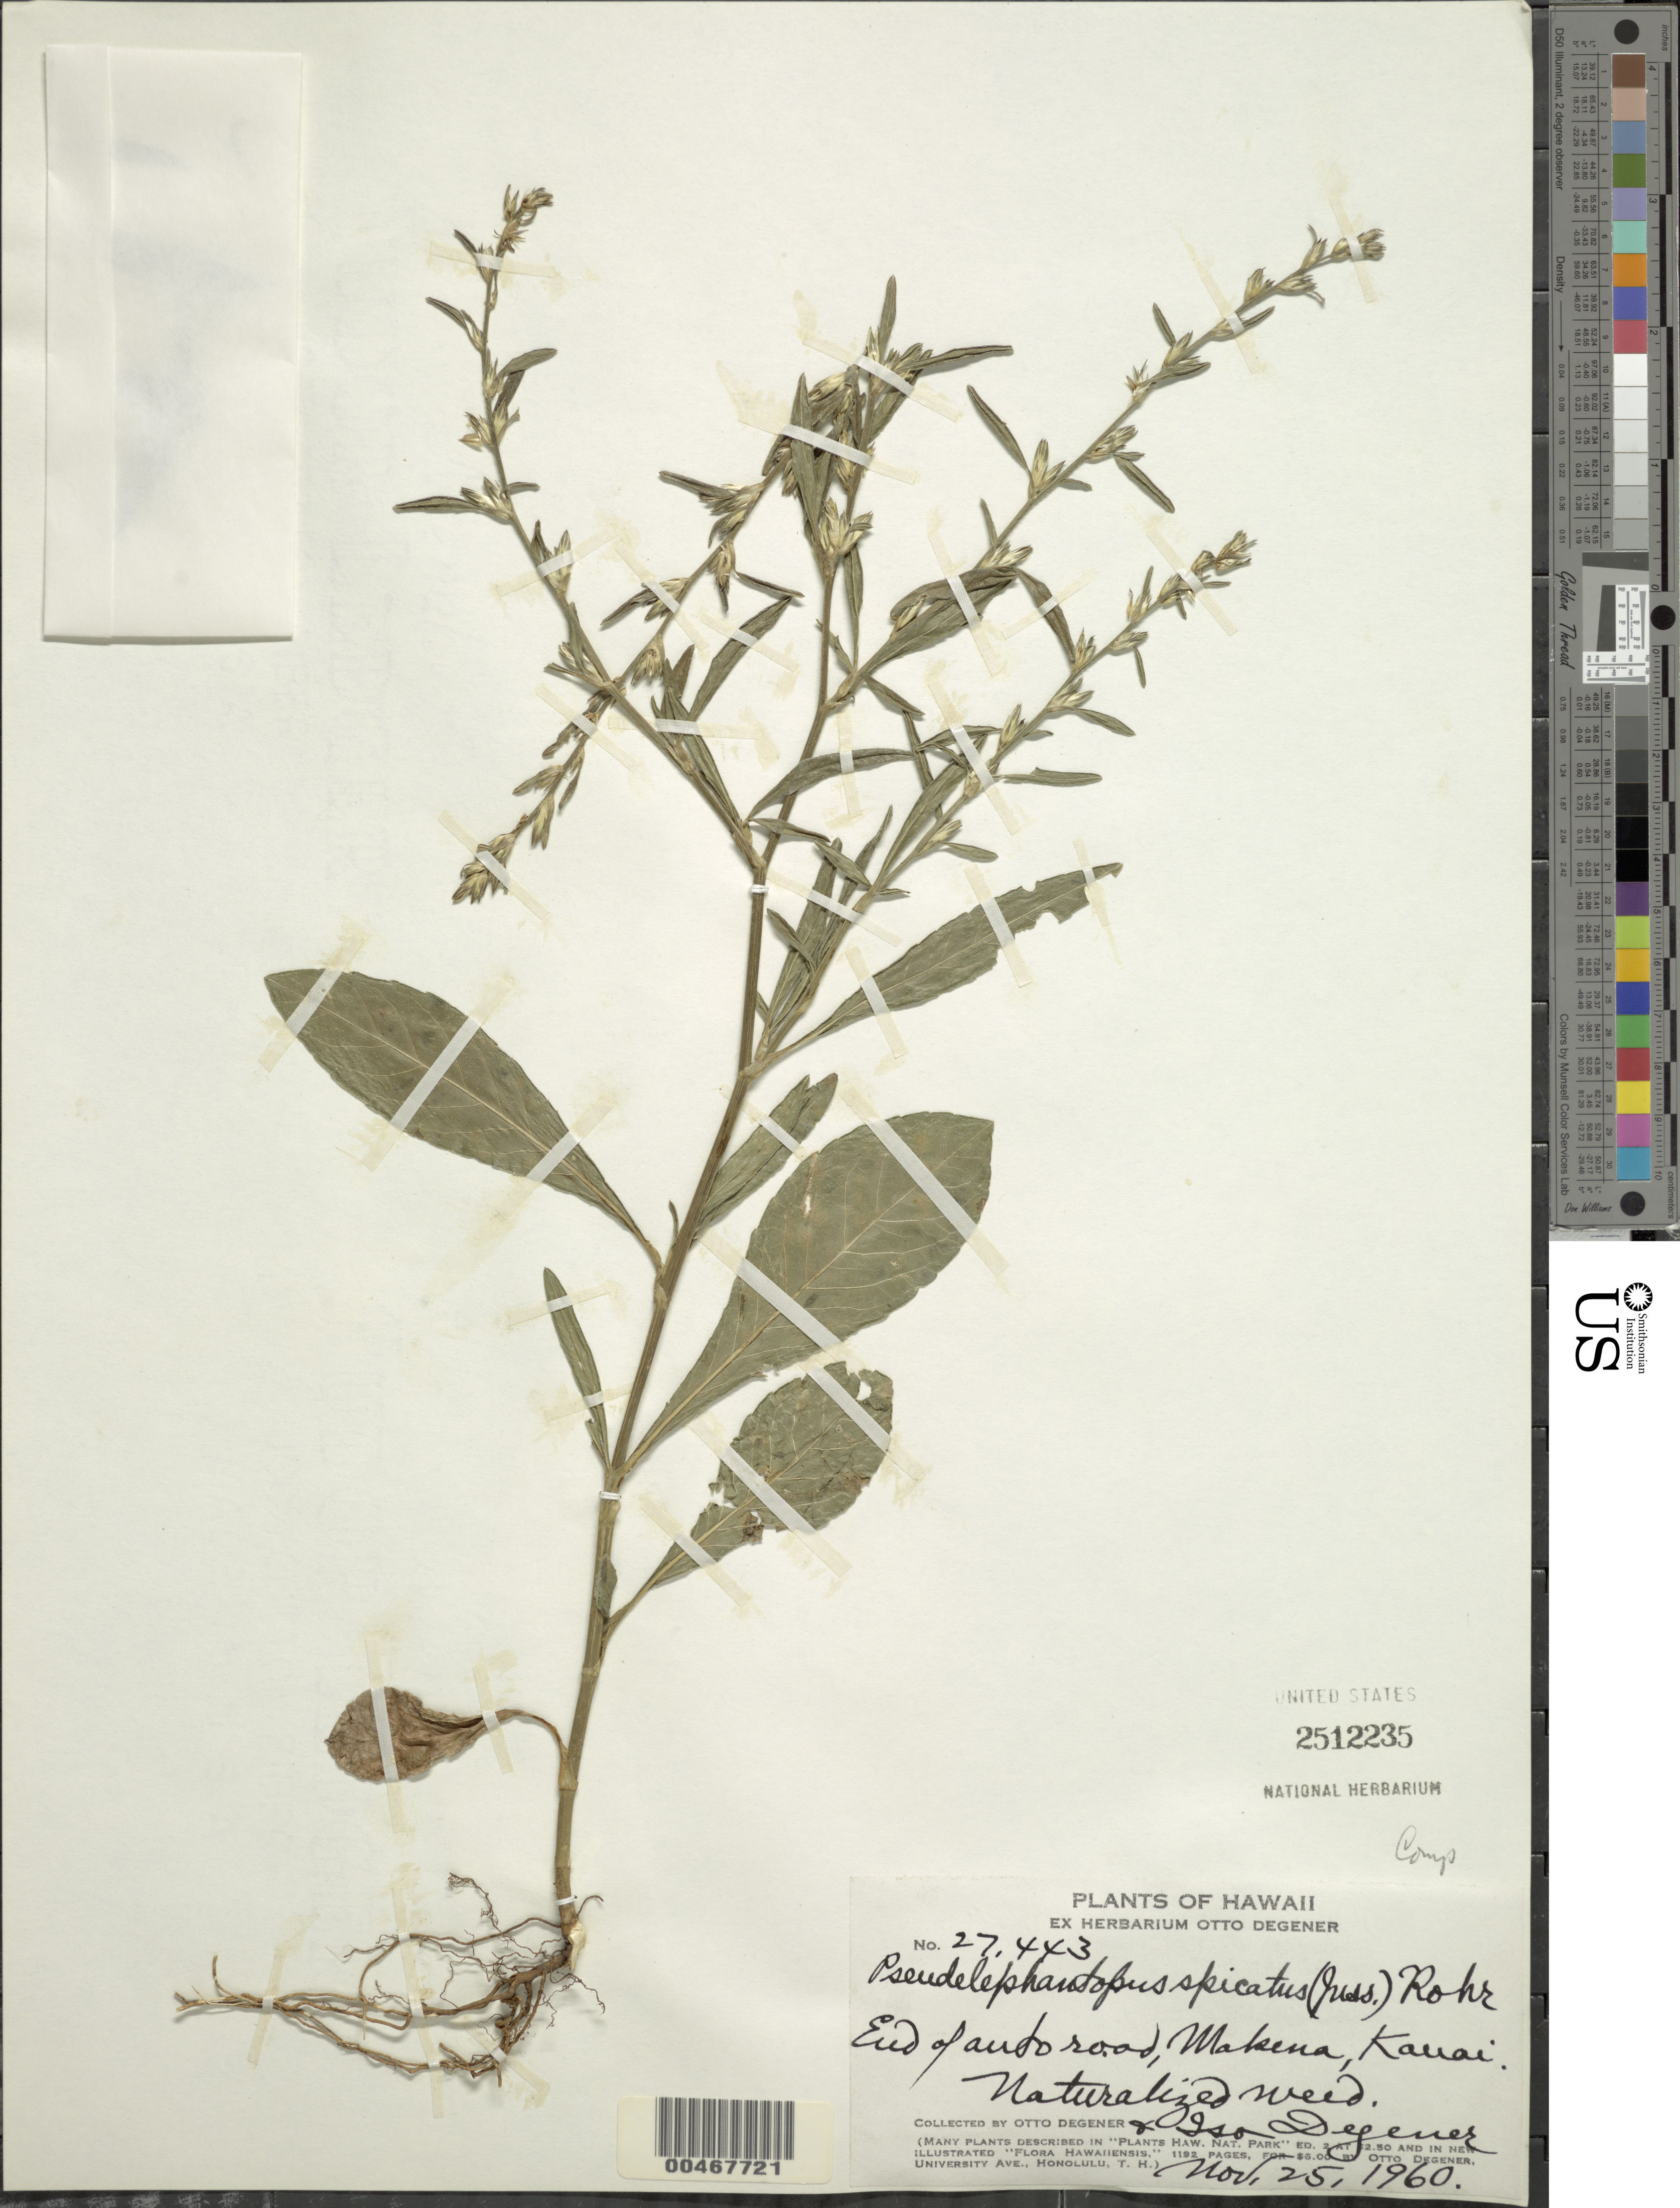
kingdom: Plantae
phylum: Tracheophyta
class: Magnoliopsida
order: Asterales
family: Asteraceae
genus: Pseudelephantopus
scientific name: Pseudelephantopus spicatus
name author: (Juss. ex Aubl.) C.F. Baker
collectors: O. Degener & I. Degener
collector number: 27443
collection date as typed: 25 Nov 1960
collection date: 1960-11-25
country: United States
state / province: Hawaii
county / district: Kauai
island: Kaua'i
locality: End of auto rd., Makena.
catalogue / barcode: US 2512235